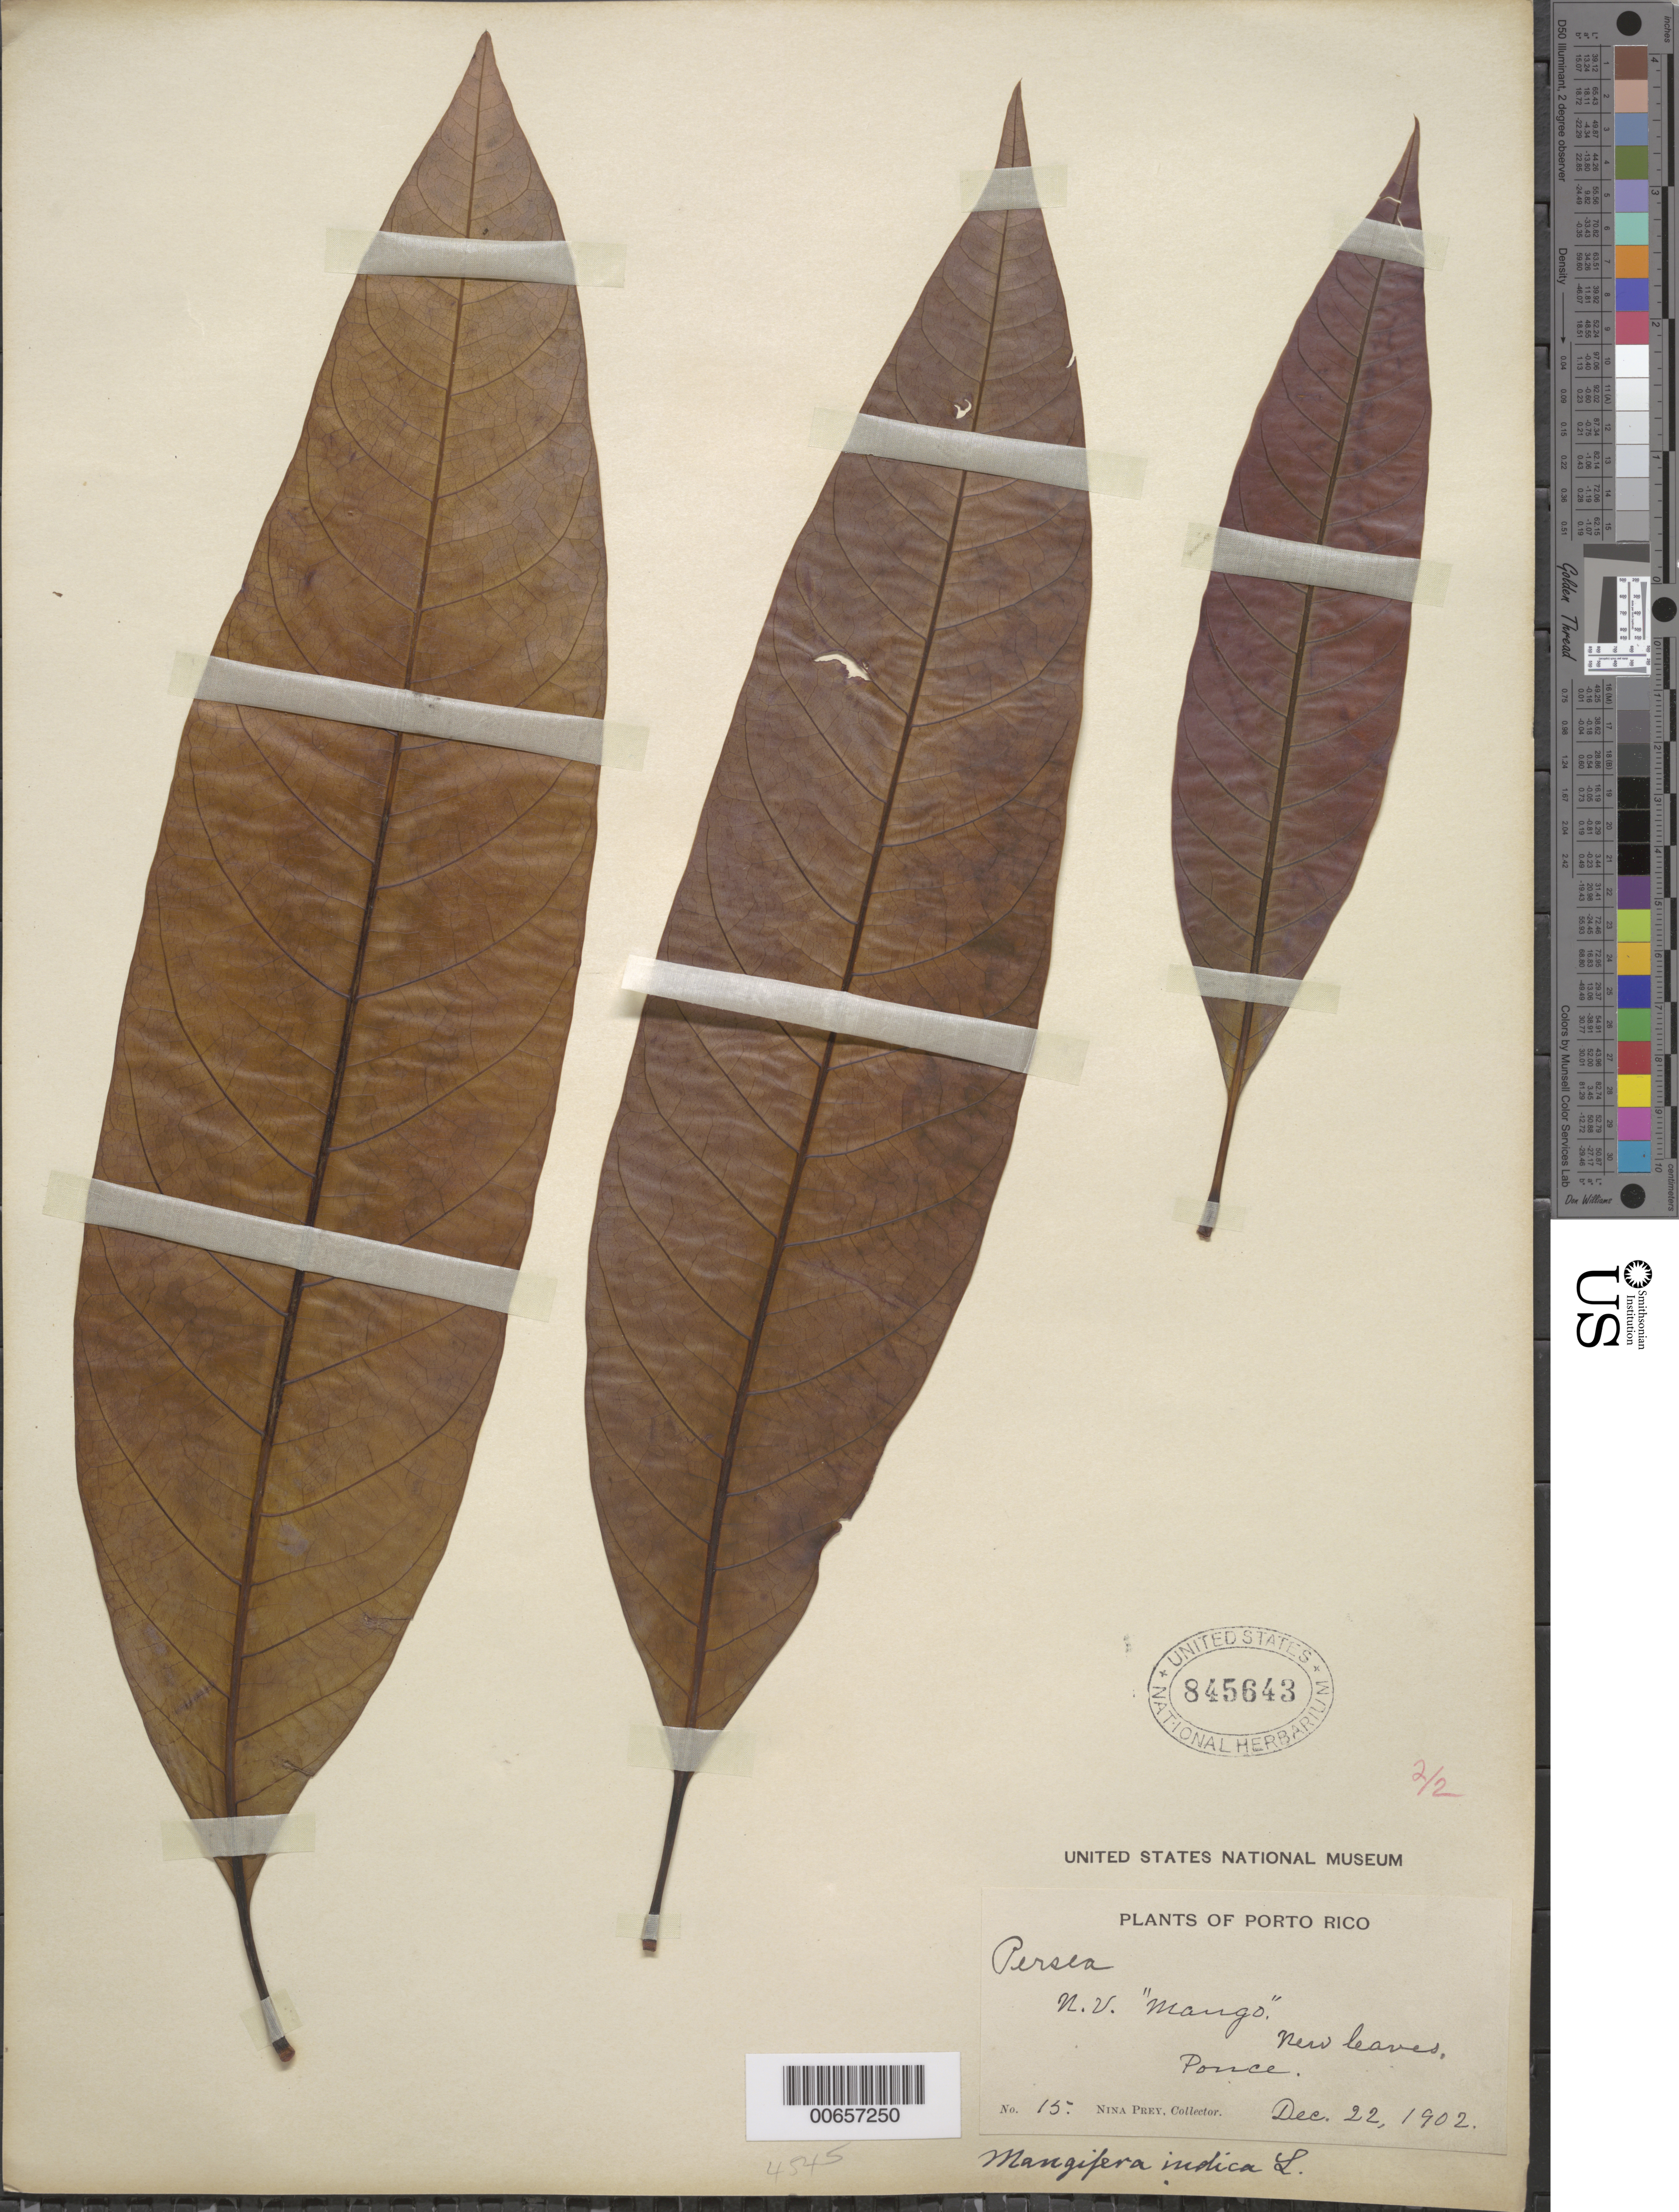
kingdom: Plantae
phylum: Tracheophyta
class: Magnoliopsida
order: Sapindales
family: Anacardiaceae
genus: Mangifera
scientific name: Mangifera indica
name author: L.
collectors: N. Prey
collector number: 15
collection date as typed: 22 Dec 1902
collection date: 1902-12-22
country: Puerto Rico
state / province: Ponce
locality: Ponce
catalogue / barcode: US 845643